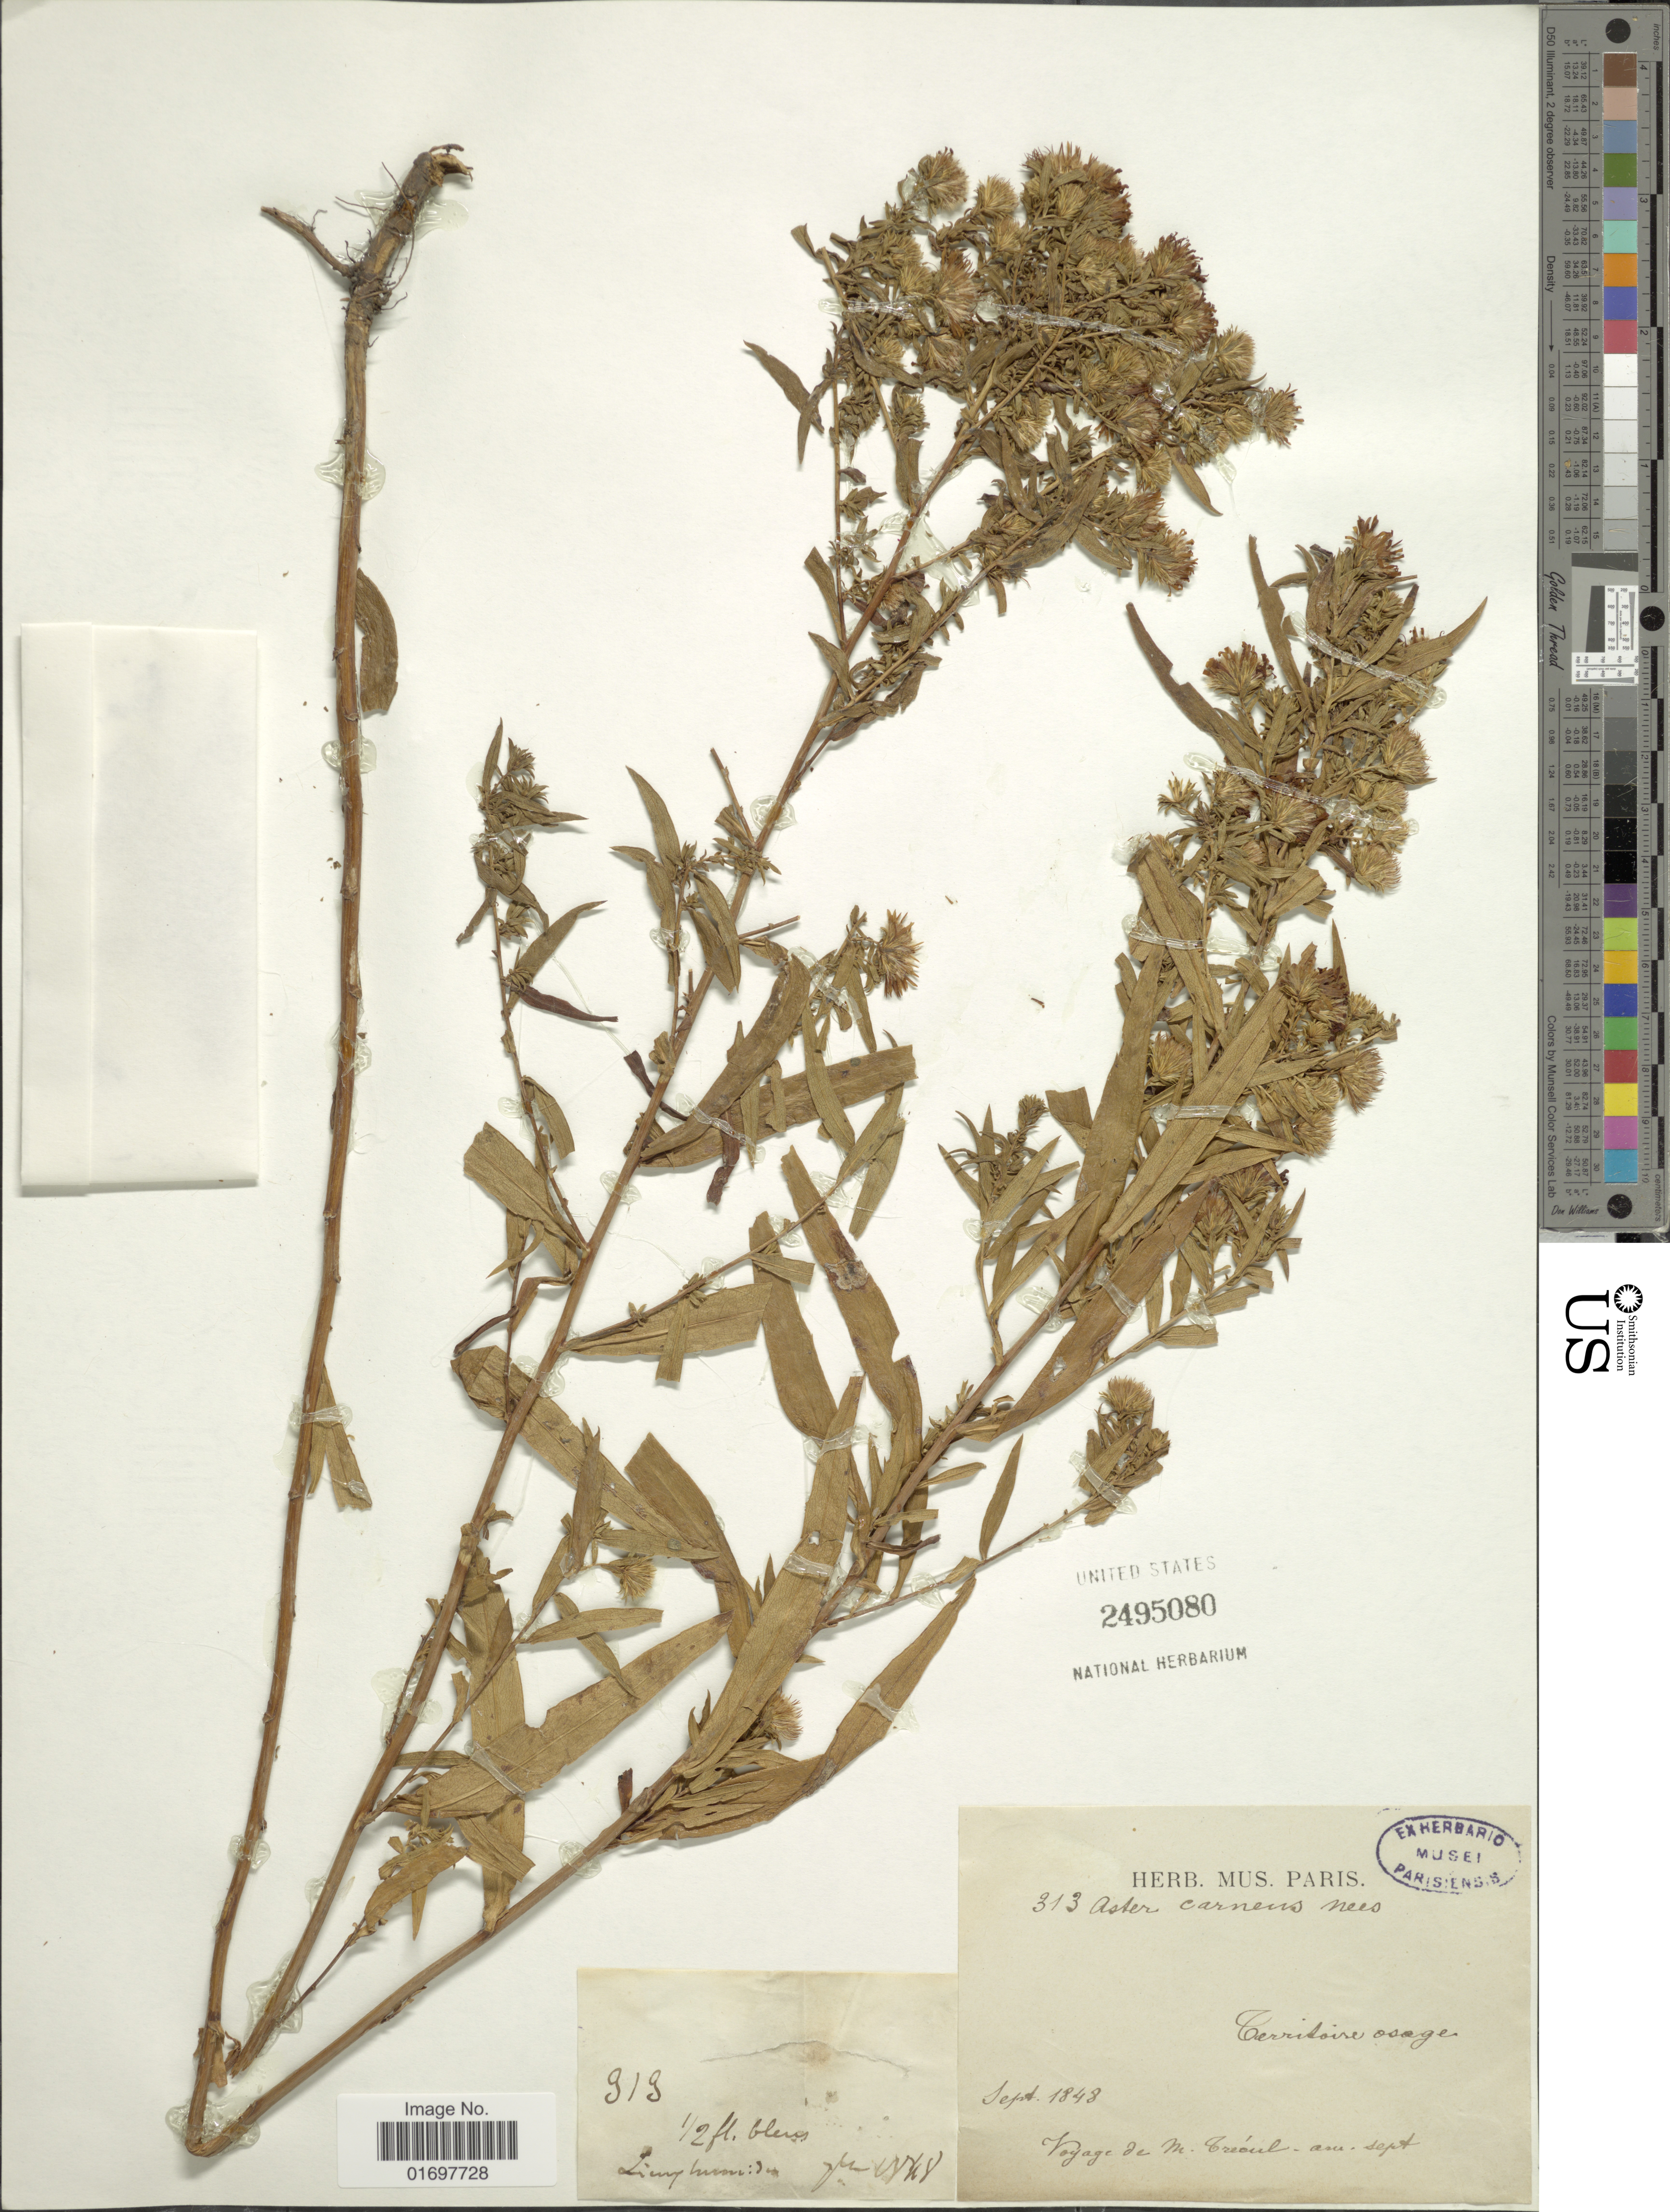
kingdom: Plantae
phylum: Tracheophyta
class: Magnoliopsida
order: Asterales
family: Asteraceae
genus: Symphyotrichum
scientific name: Symphyotrichum sp.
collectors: A. Trécul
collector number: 313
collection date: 1848-09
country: United States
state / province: Texas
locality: Territoire osage,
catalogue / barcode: US 2495080